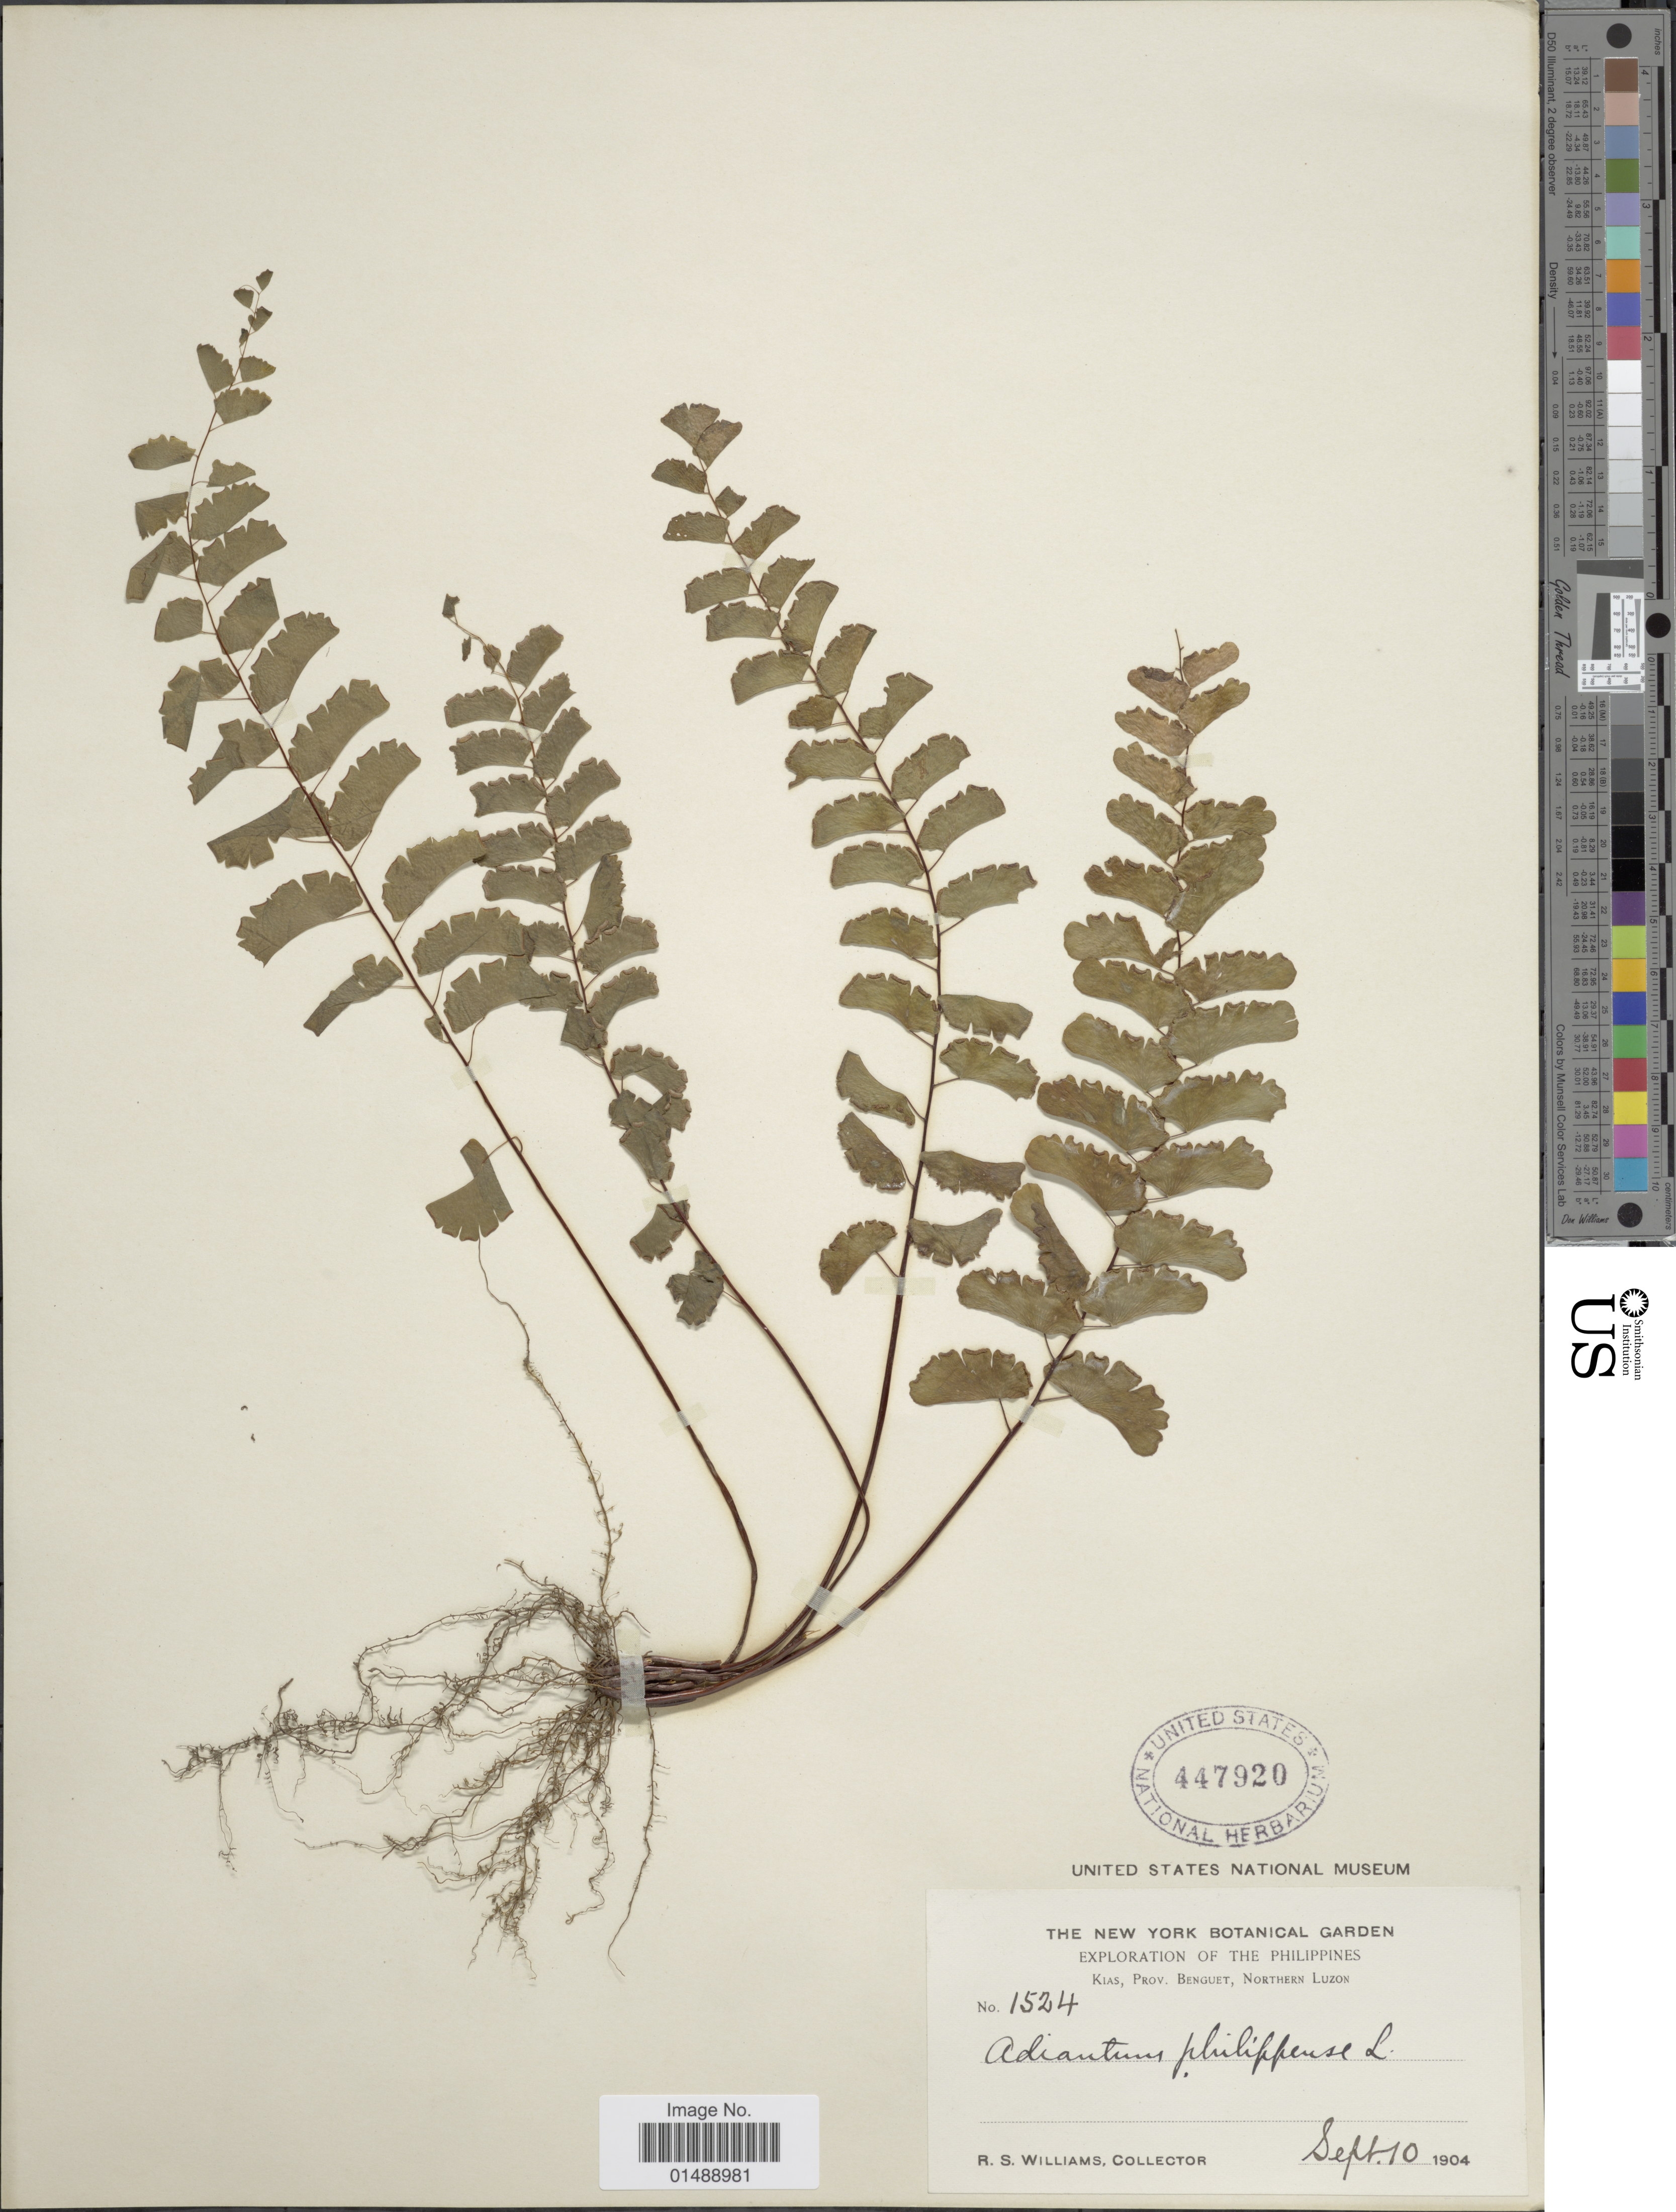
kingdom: Plantae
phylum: Tracheophyta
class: Polypodiopsida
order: Polypodiales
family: Pteridaceae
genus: Adiantum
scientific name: Adiantum philippense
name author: L.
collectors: R. S. Williams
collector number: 1524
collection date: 1904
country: Philippines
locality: The Philippines, Kias, Prov. Benguet, Northern Luzon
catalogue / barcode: US 447920